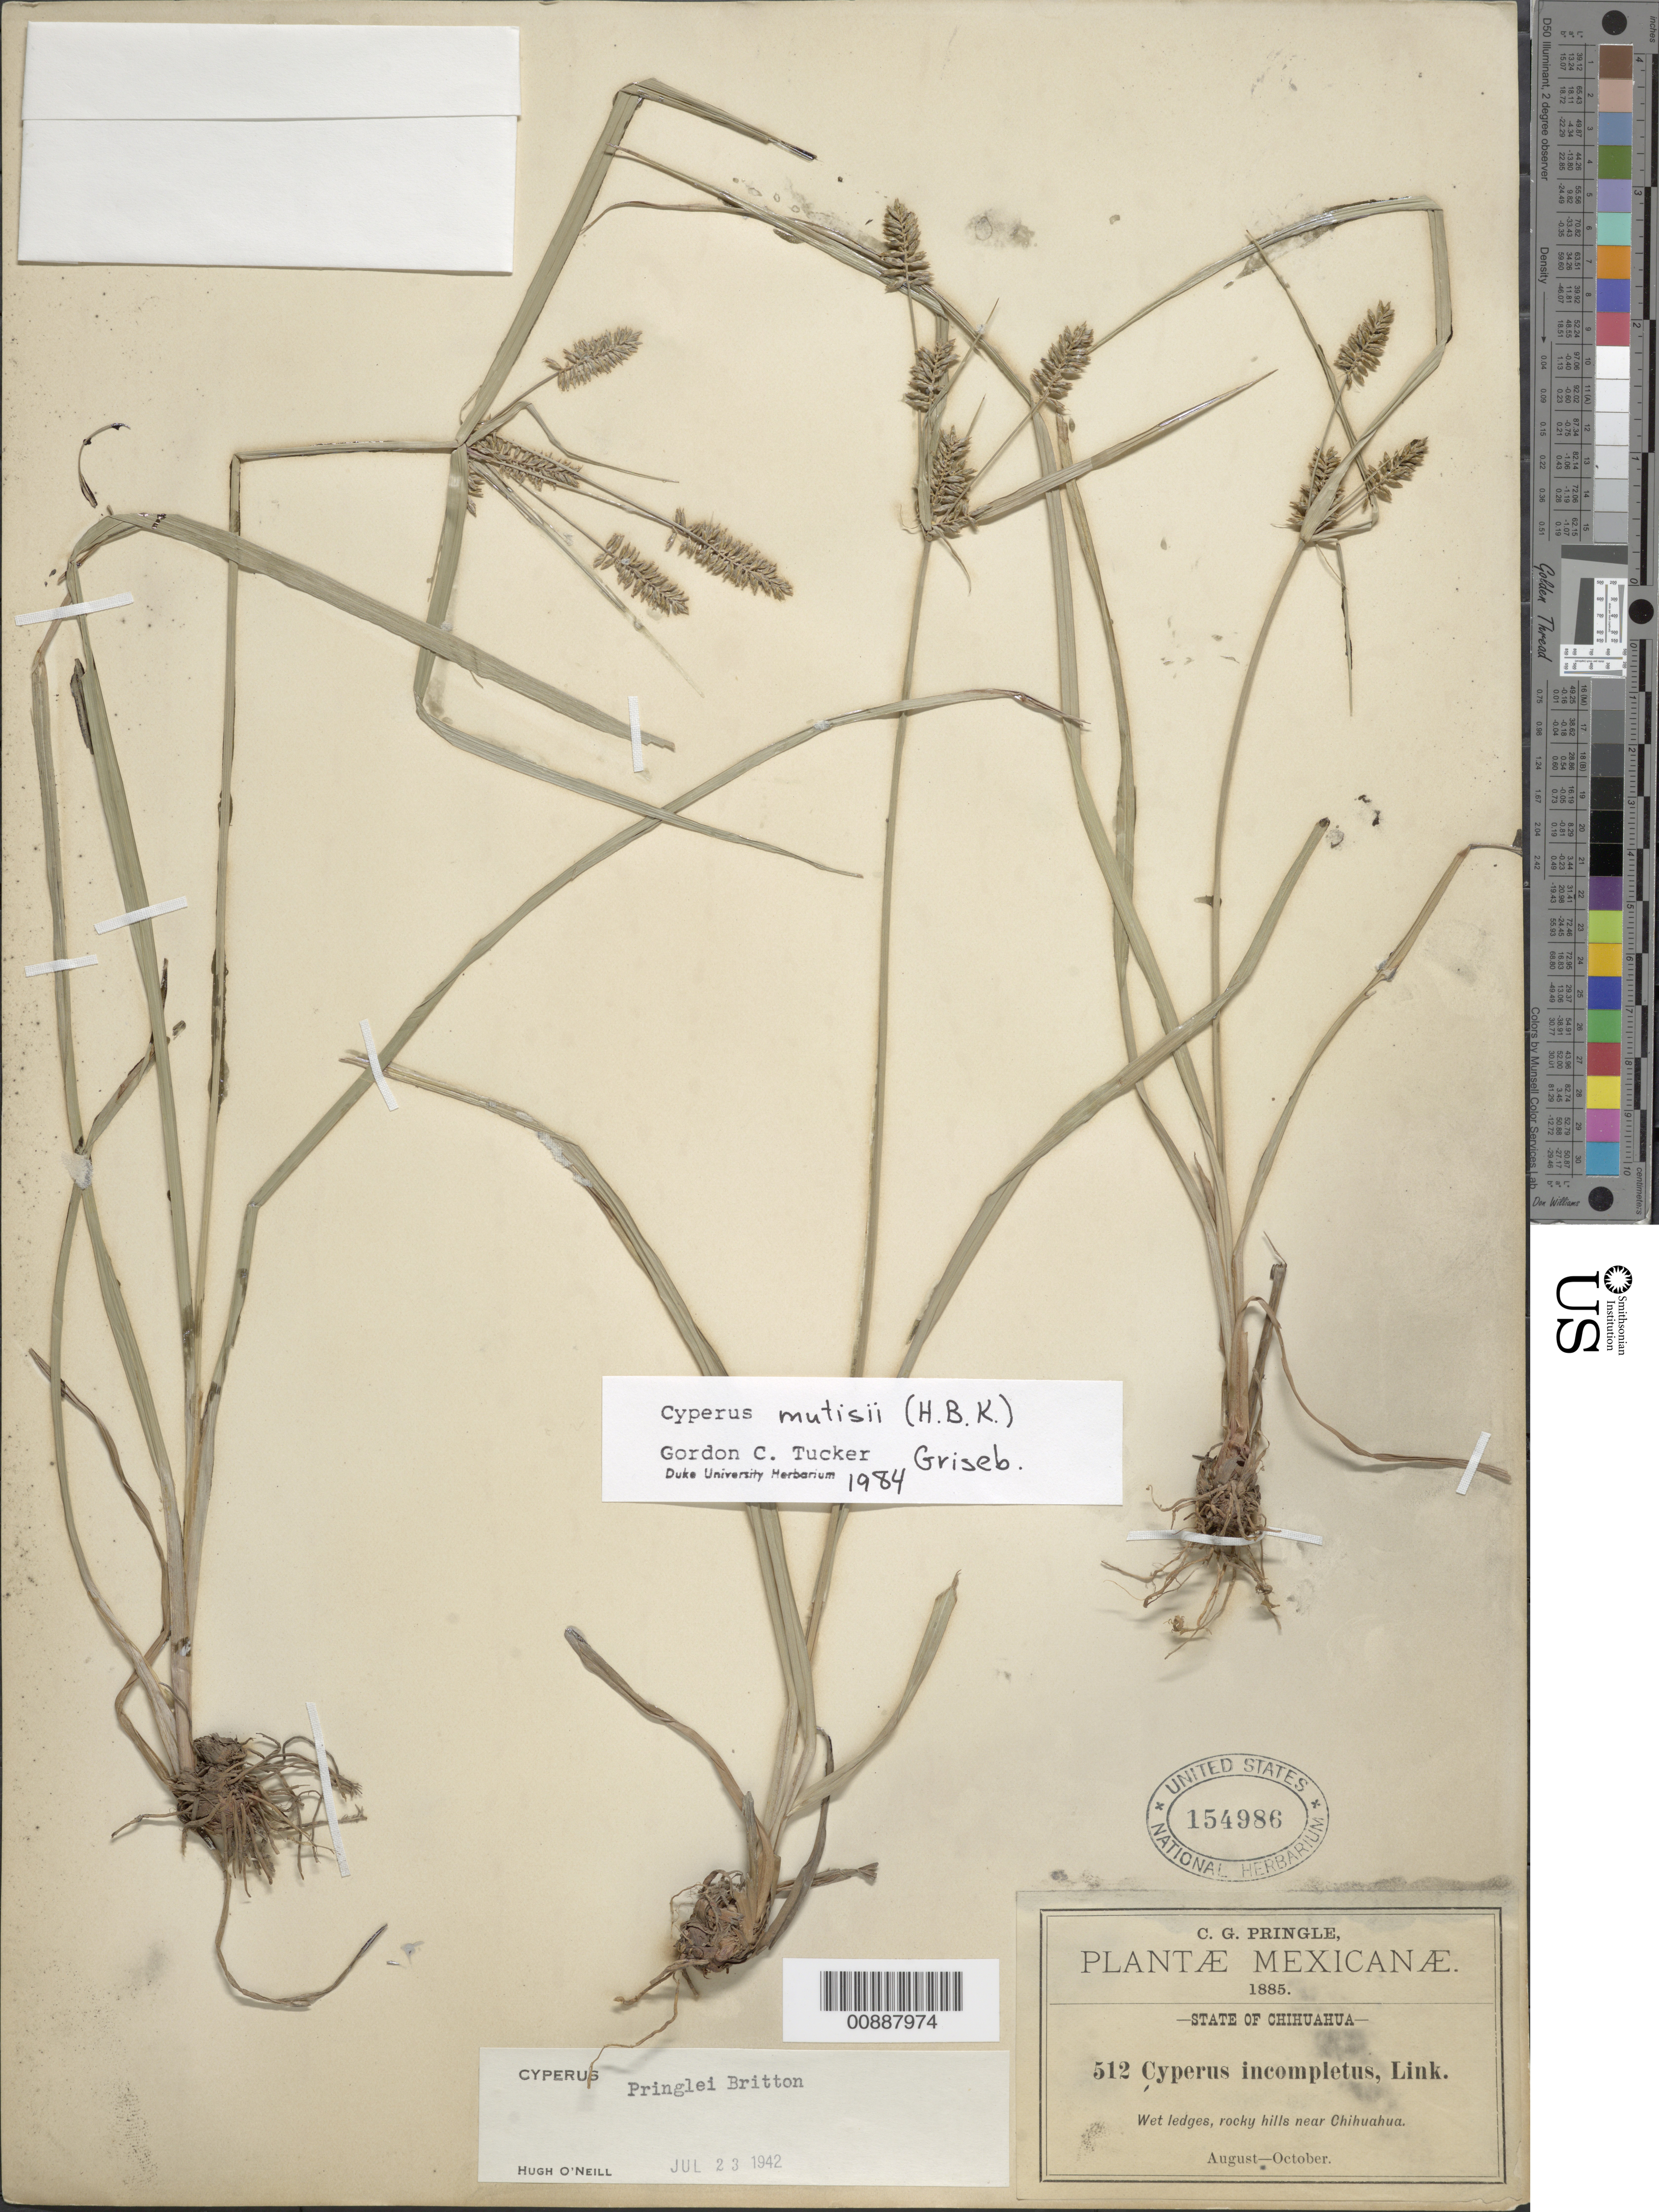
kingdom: Plantae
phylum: Tracheophyta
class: Liliopsida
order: Poales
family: Cyperaceae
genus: Cyperus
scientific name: Cyperus mutisii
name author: (Kunth) Andersson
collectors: C. G. Pringle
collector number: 512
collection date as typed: Aug 1885 to -- Oct 1885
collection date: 1885-08/1885-10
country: Mexico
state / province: Chihuahua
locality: Rocky hills near Chihuahua.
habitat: Wet ledges.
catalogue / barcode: US 154986